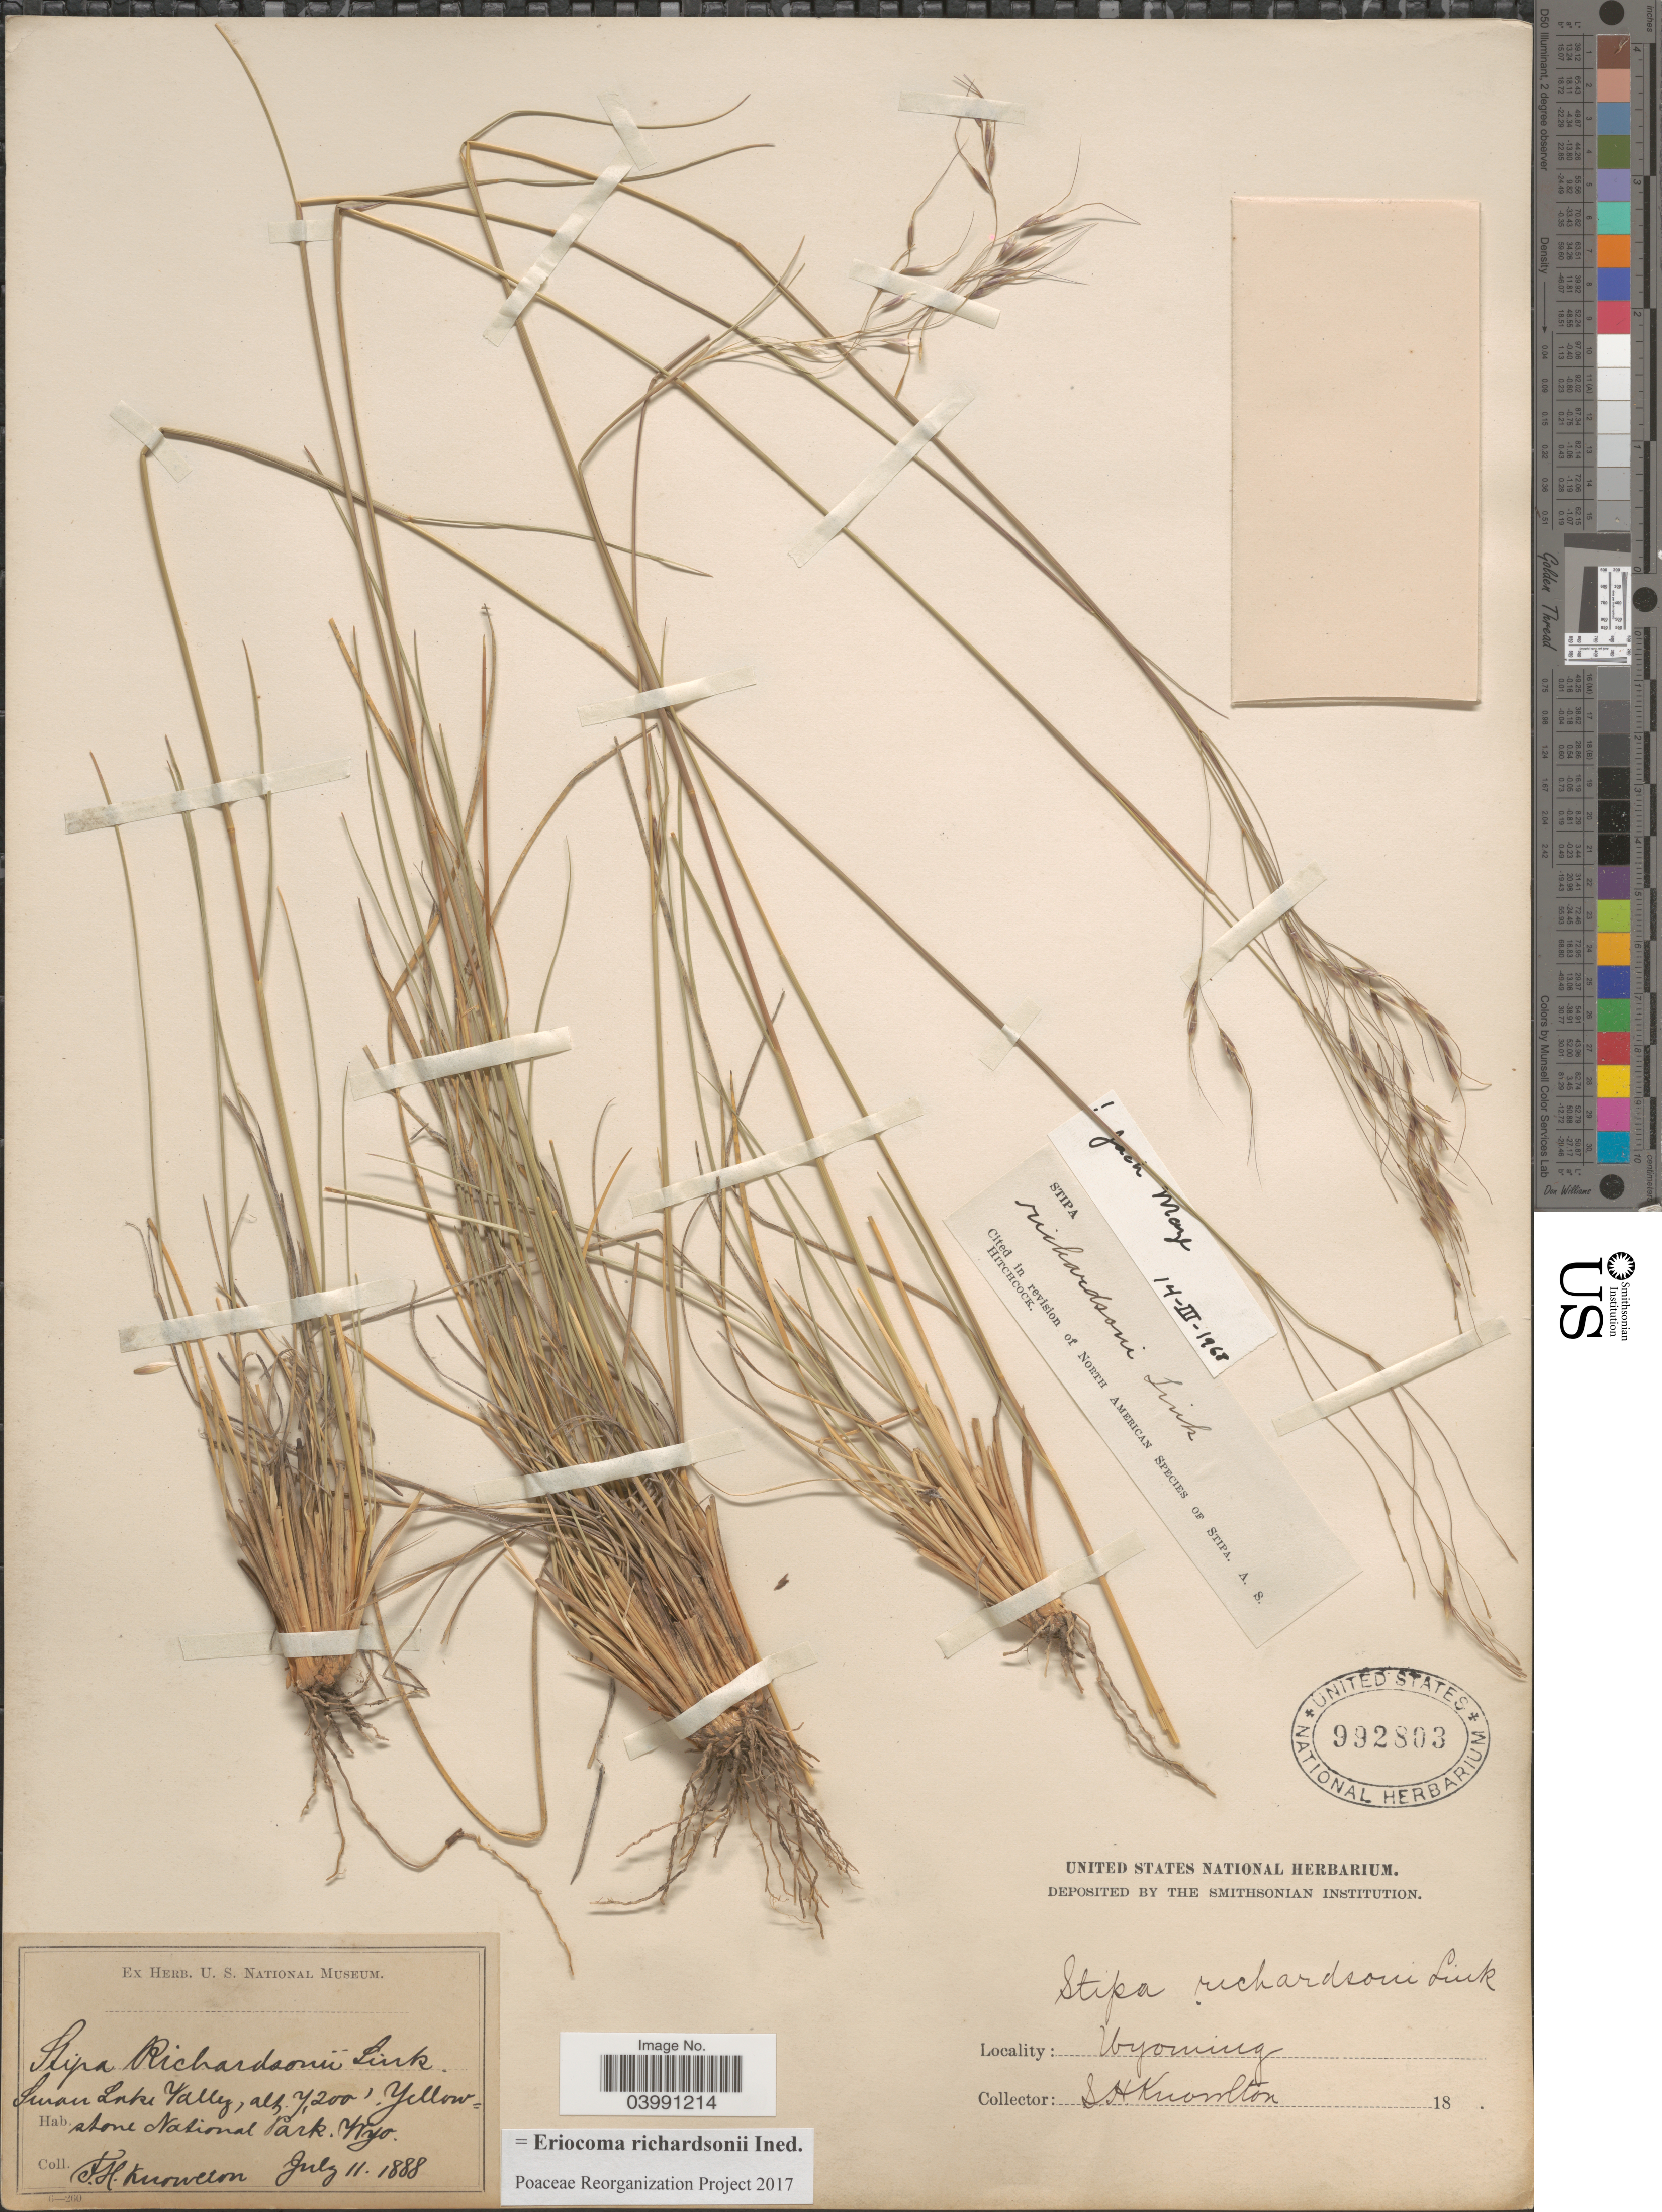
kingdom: Plantae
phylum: Tracheophyta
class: Liliopsida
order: Poales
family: Poaceae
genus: Eriocoma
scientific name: Eriocoma richardsonii ined.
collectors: F. H. Knowlton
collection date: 1888-07-11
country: United States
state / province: Wyoming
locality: Swan Lake Valley, Yellowstone National Park.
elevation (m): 2195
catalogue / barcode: US 992803